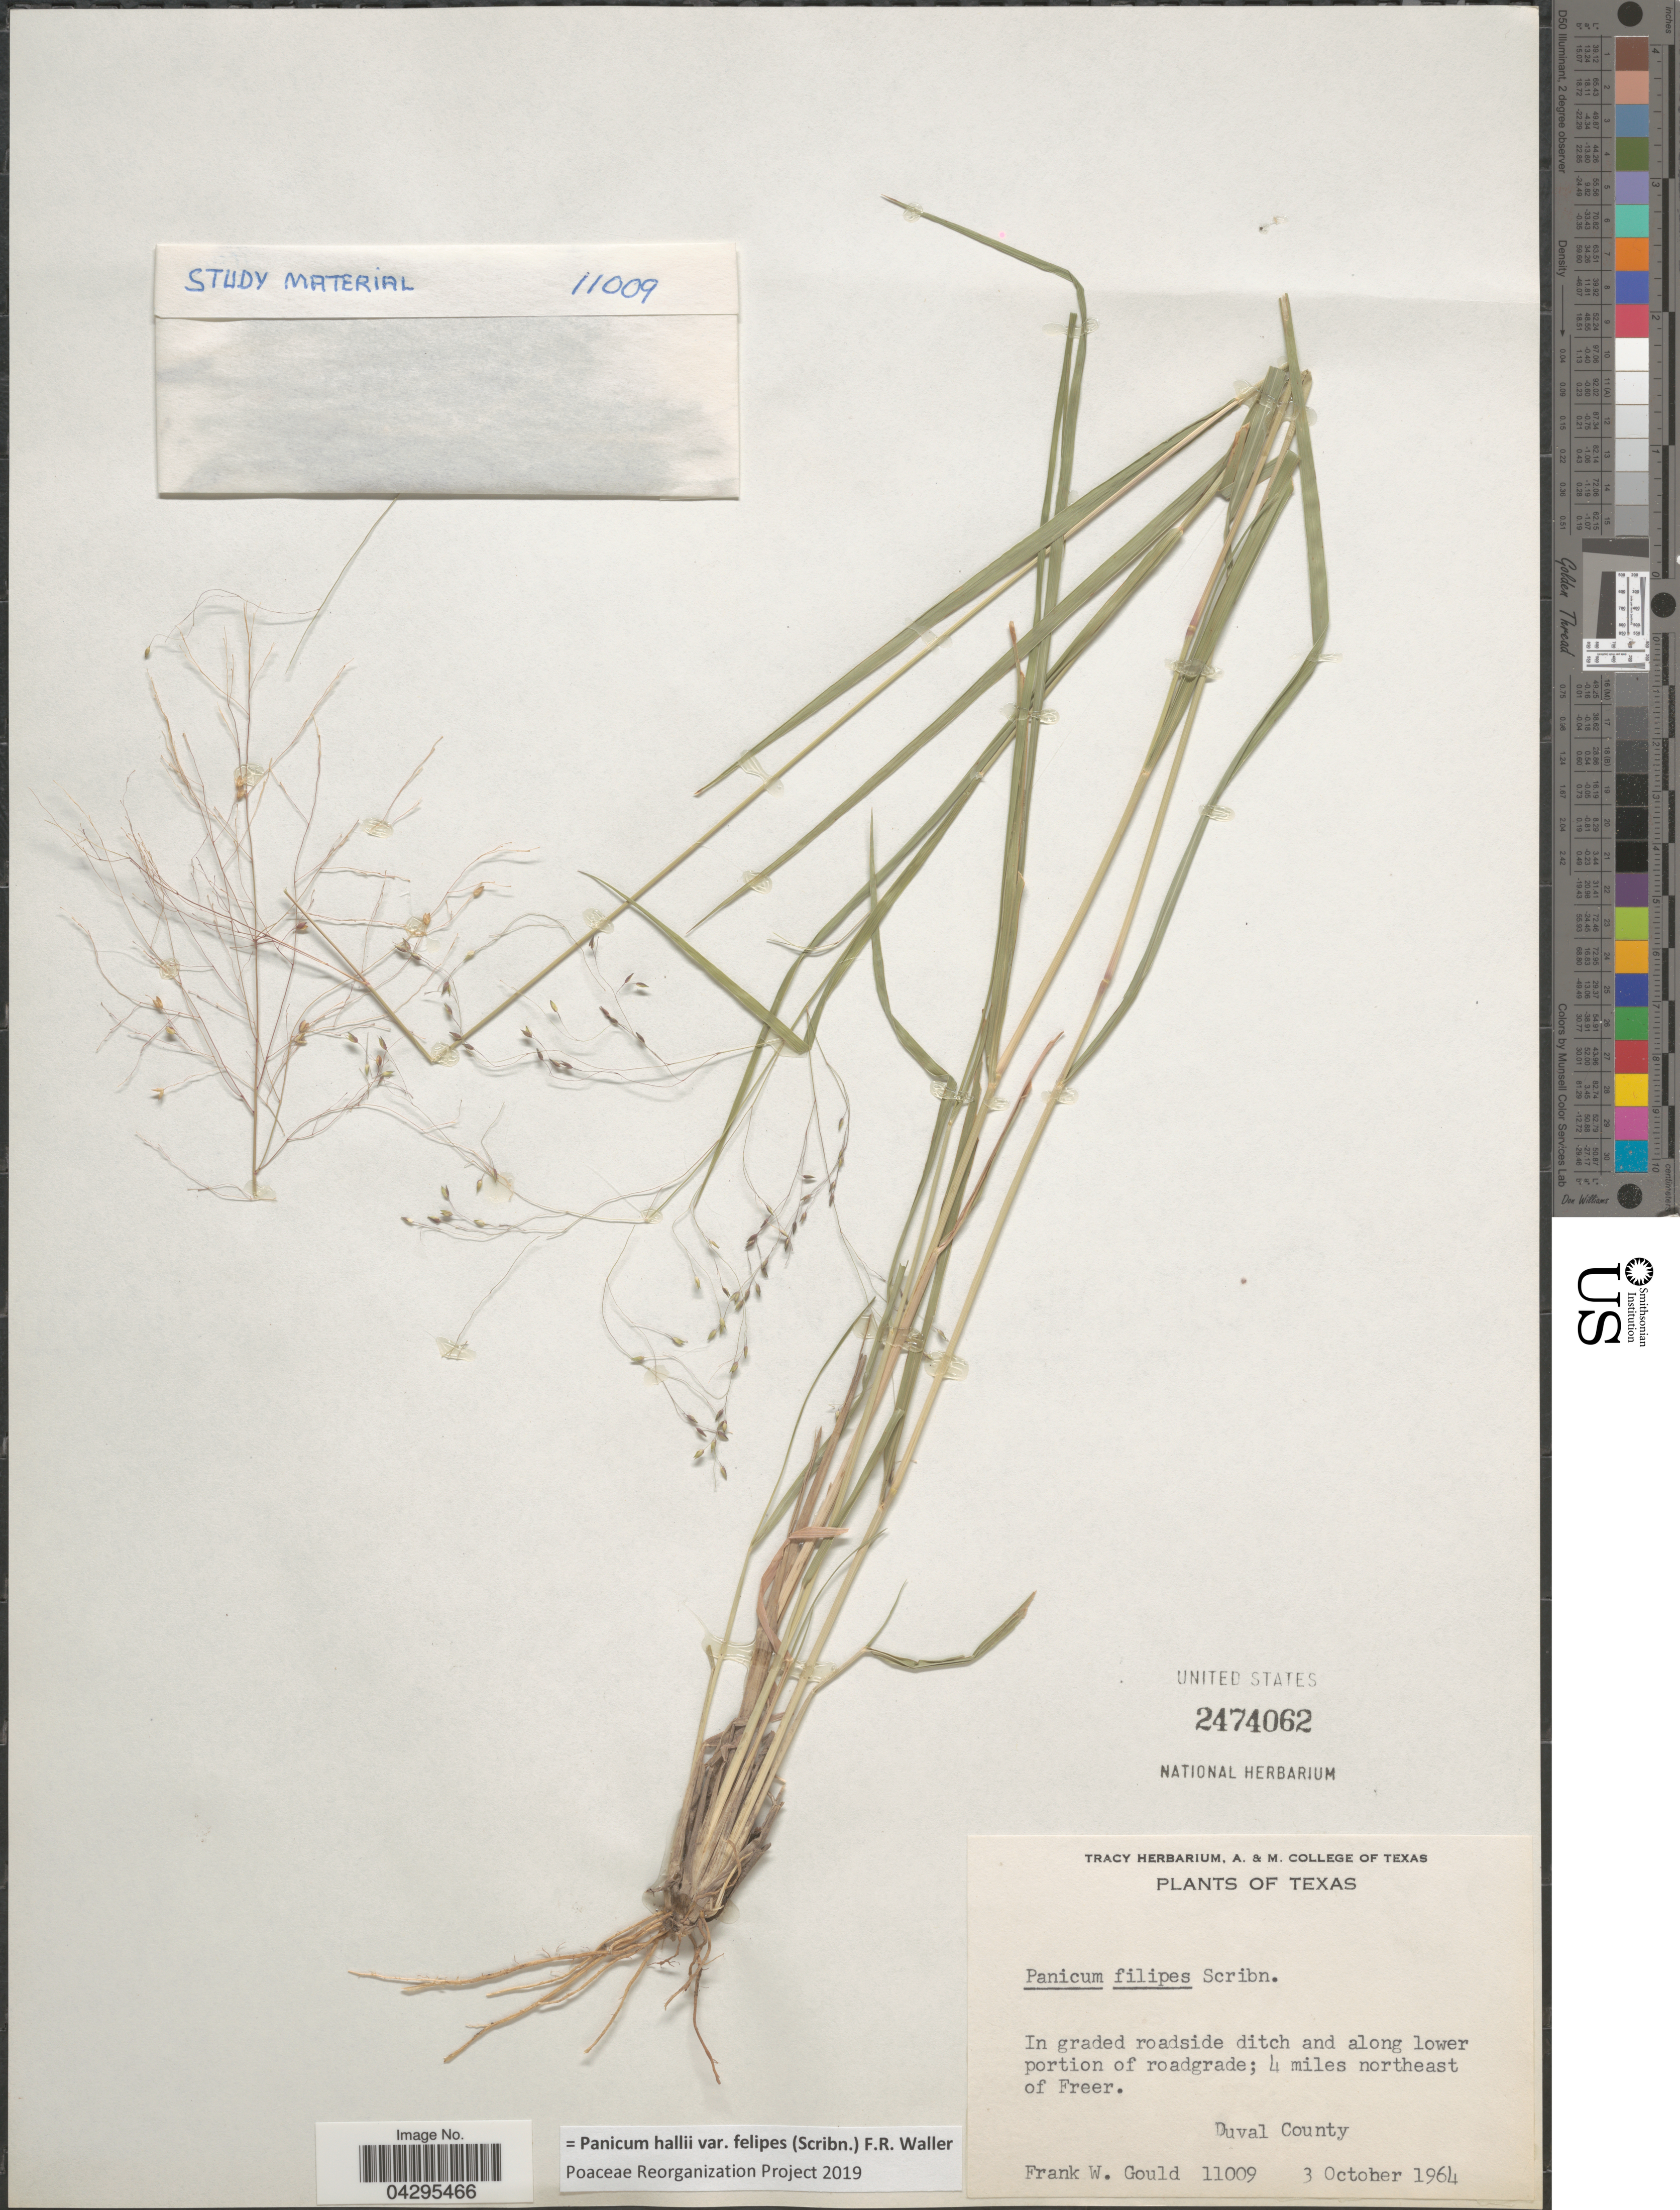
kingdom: Plantae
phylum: Tracheophyta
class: Liliopsida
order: Poales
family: Poaceae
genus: Panicum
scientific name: Panicum hallii var. felipes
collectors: F. W. Gould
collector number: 11009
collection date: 1964-10-03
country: United States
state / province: Texas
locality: In graded roadside ditch and along lower portion of roadgrade; 4 miles northeast of Freer. Duval County.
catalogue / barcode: US 2474062